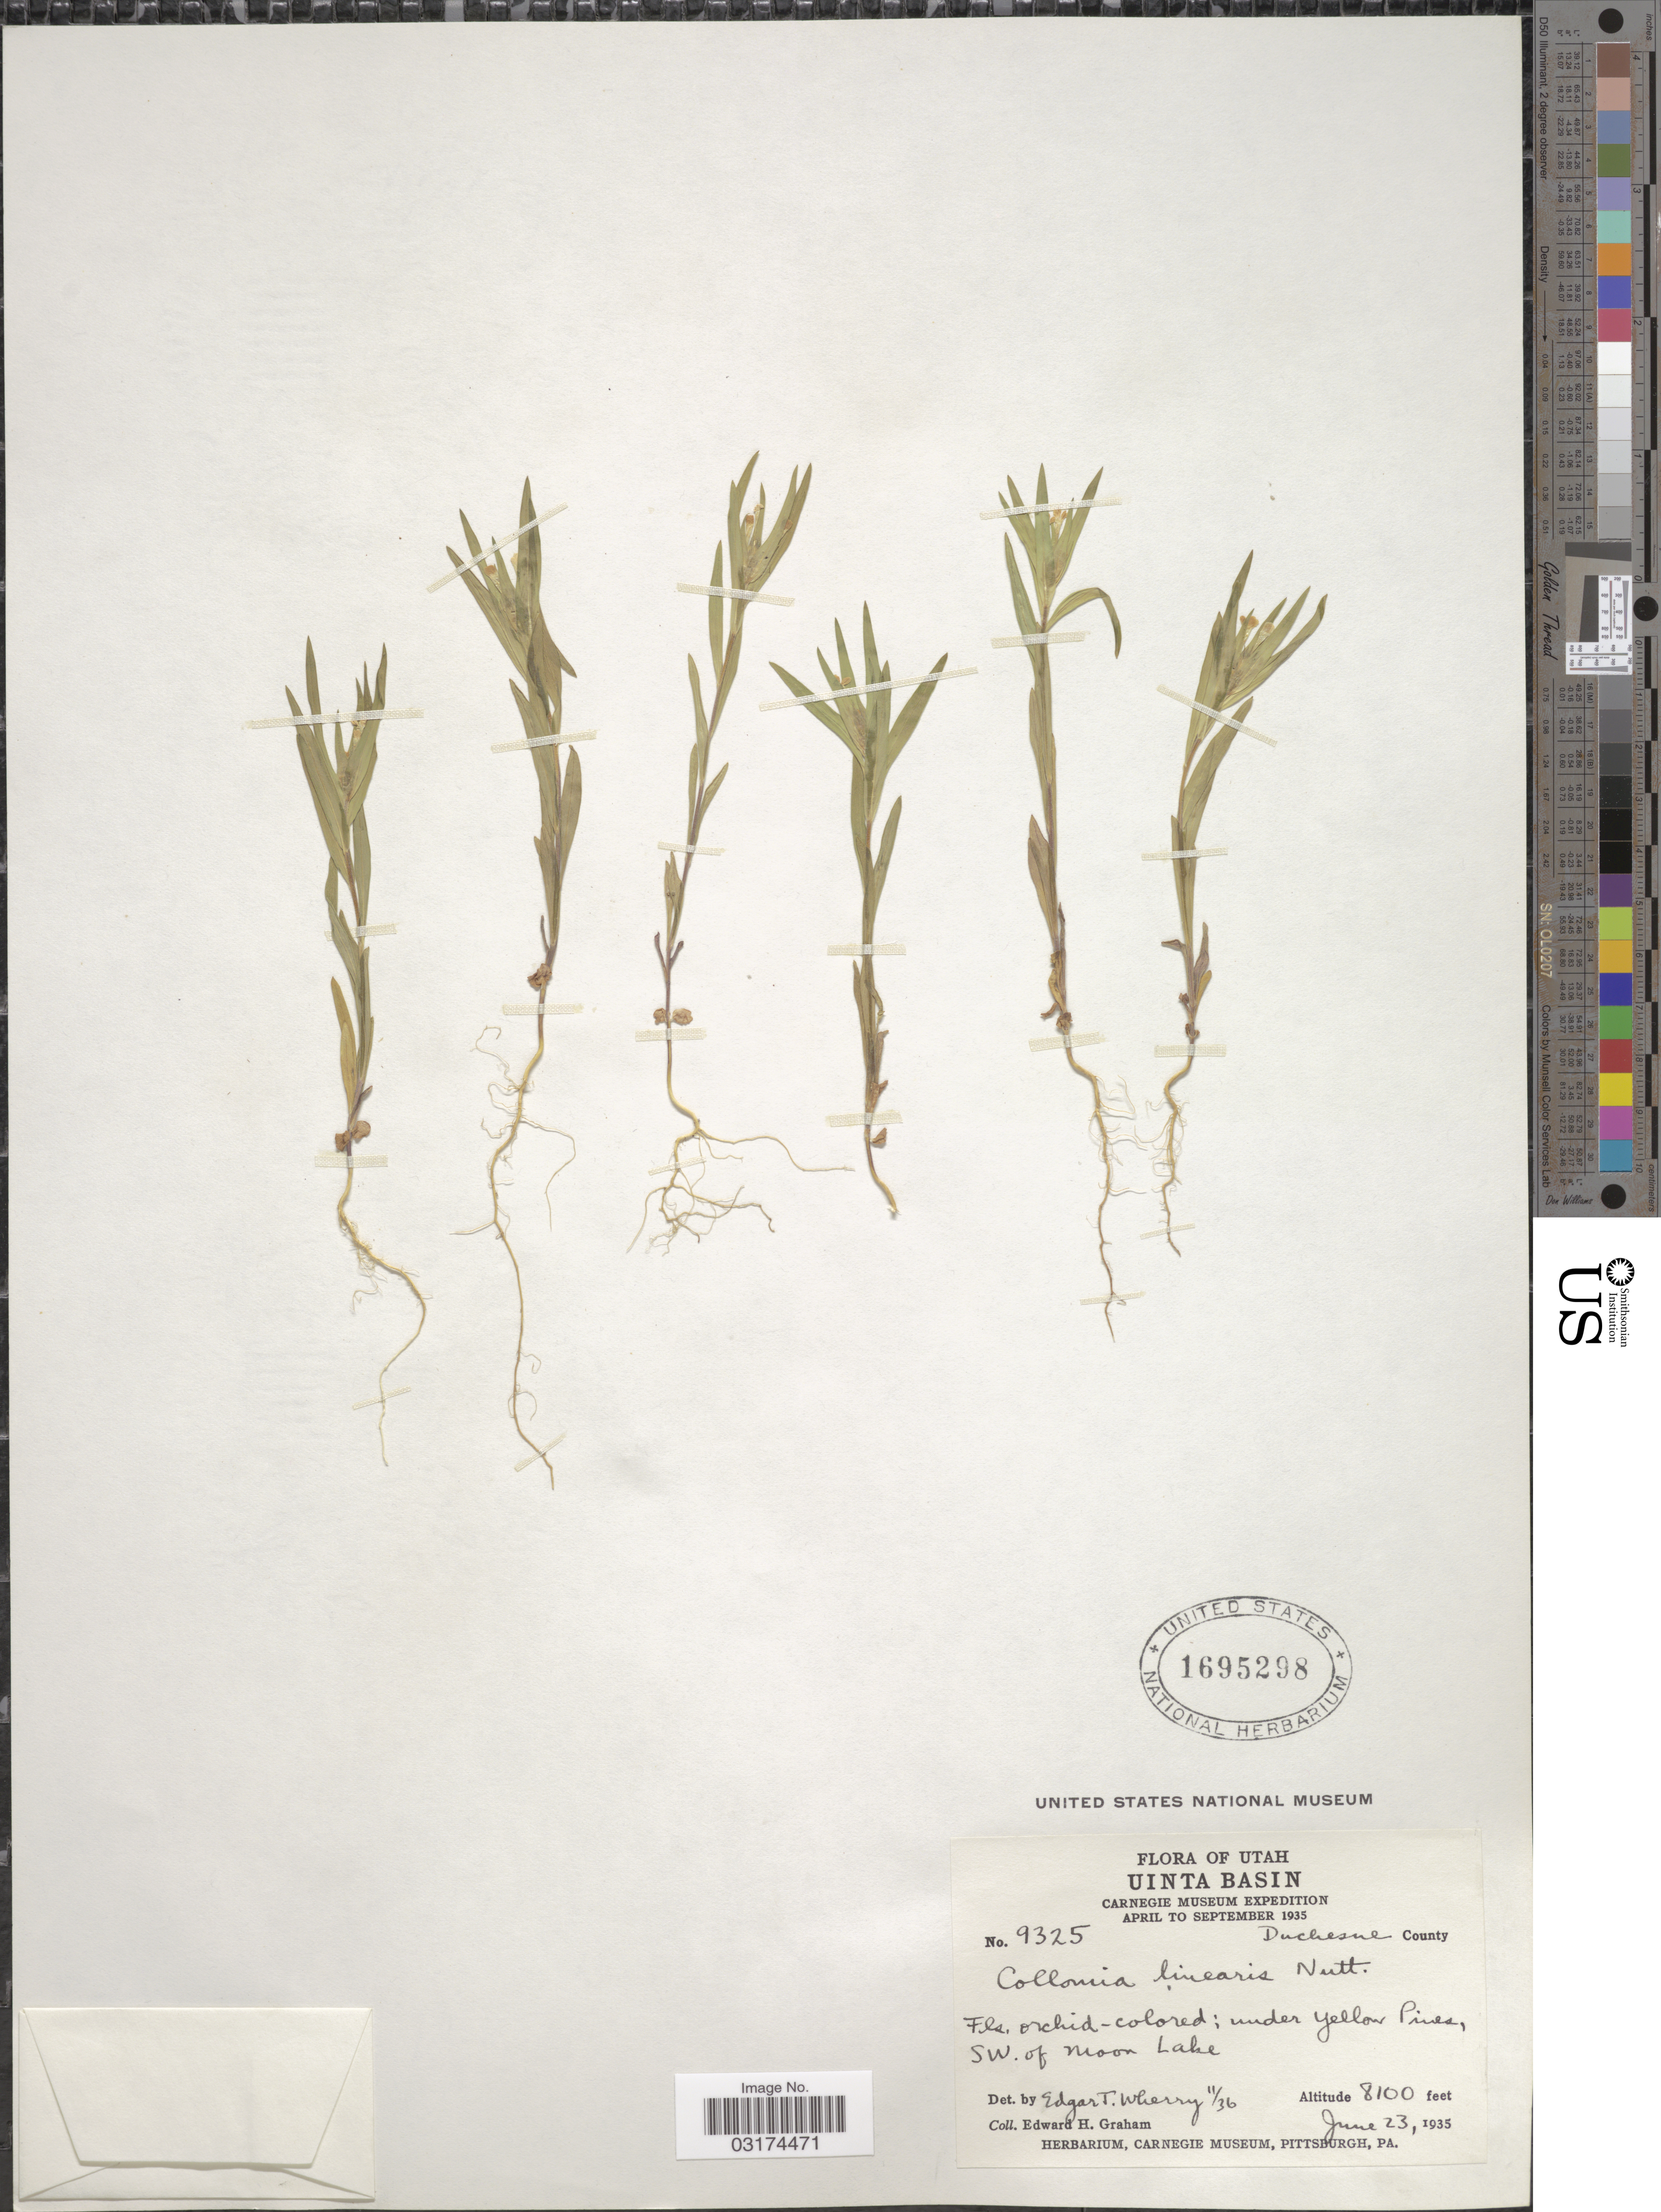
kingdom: Plantae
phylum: Tracheophyta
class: Magnoliopsida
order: Ericales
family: Polemoniaceae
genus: Collomia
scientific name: Collomia linearis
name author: Nutt.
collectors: E. H. Graham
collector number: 9325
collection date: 1935-06-23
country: United States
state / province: Utah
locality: Uinta Basin. Duchesne County. SW. of Moon Lake.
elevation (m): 2469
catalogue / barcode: US 1695298